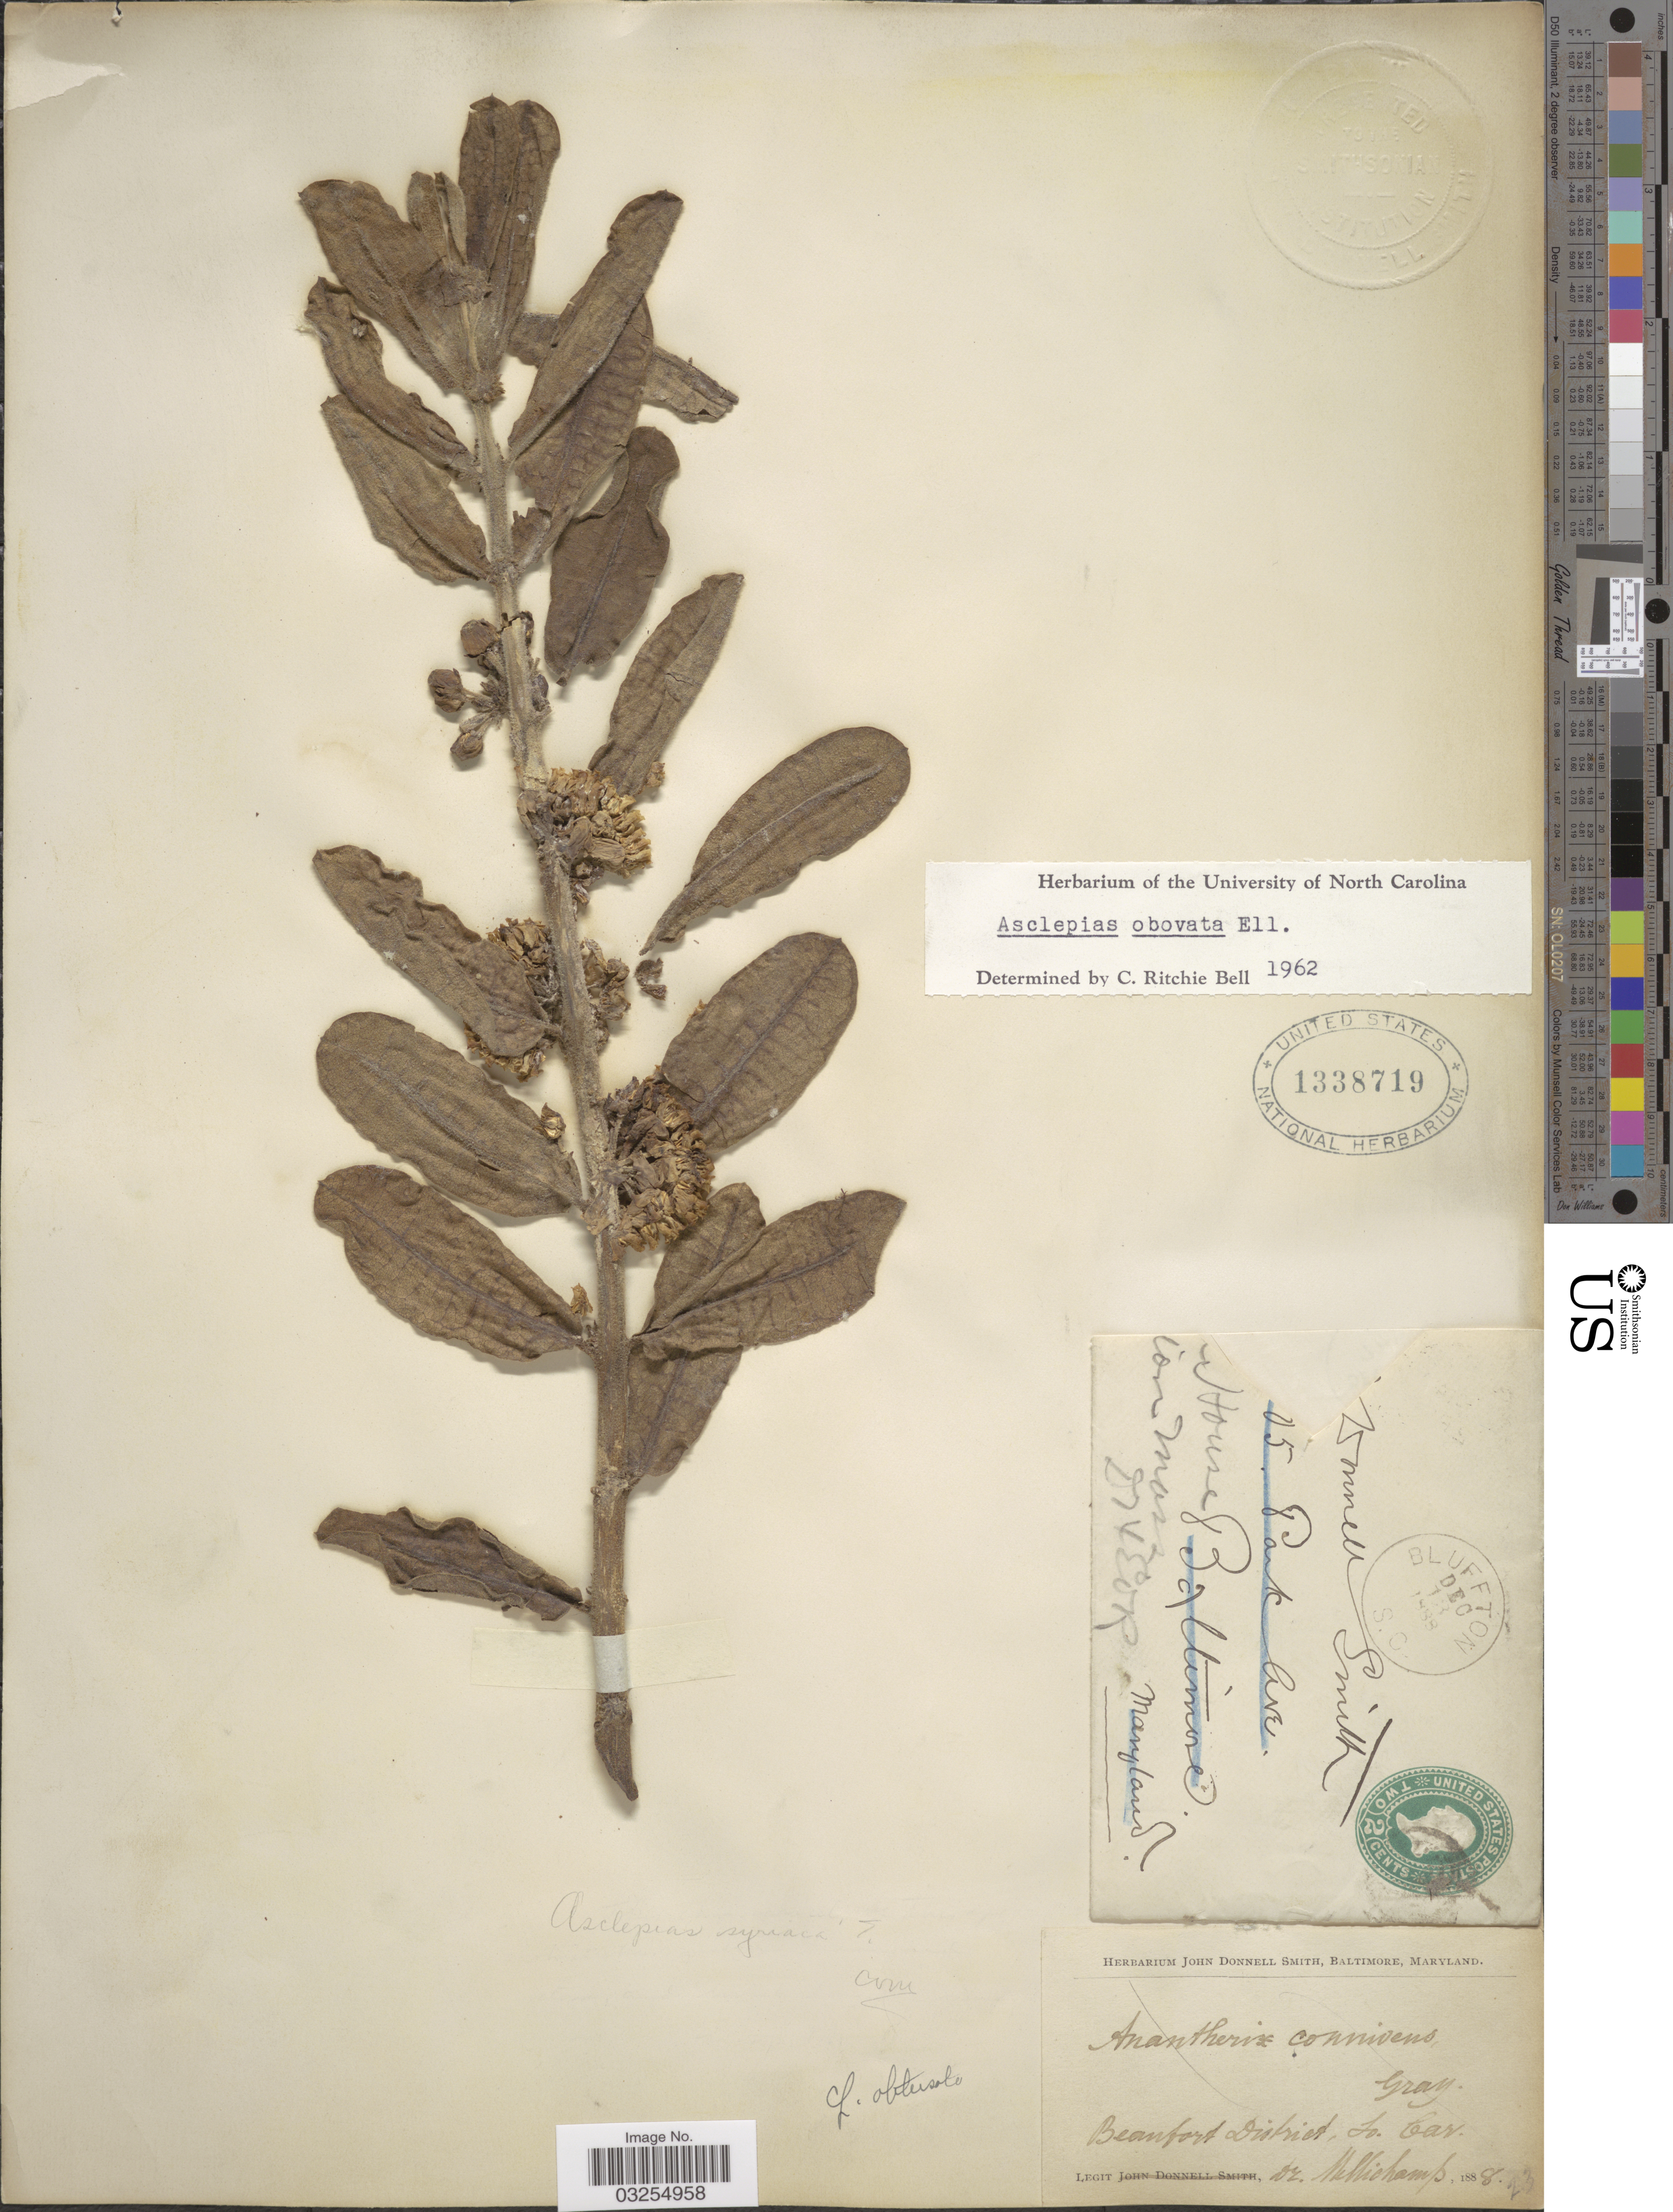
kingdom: Plantae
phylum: Tracheophyta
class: Magnoliopsida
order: Gentianales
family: Apocynaceae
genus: Asclepias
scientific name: Asclepias obovata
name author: Elliott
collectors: -. Mellichamp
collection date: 1888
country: United States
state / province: South Carolina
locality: Beaufort District, So. Car.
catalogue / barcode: US 1338719